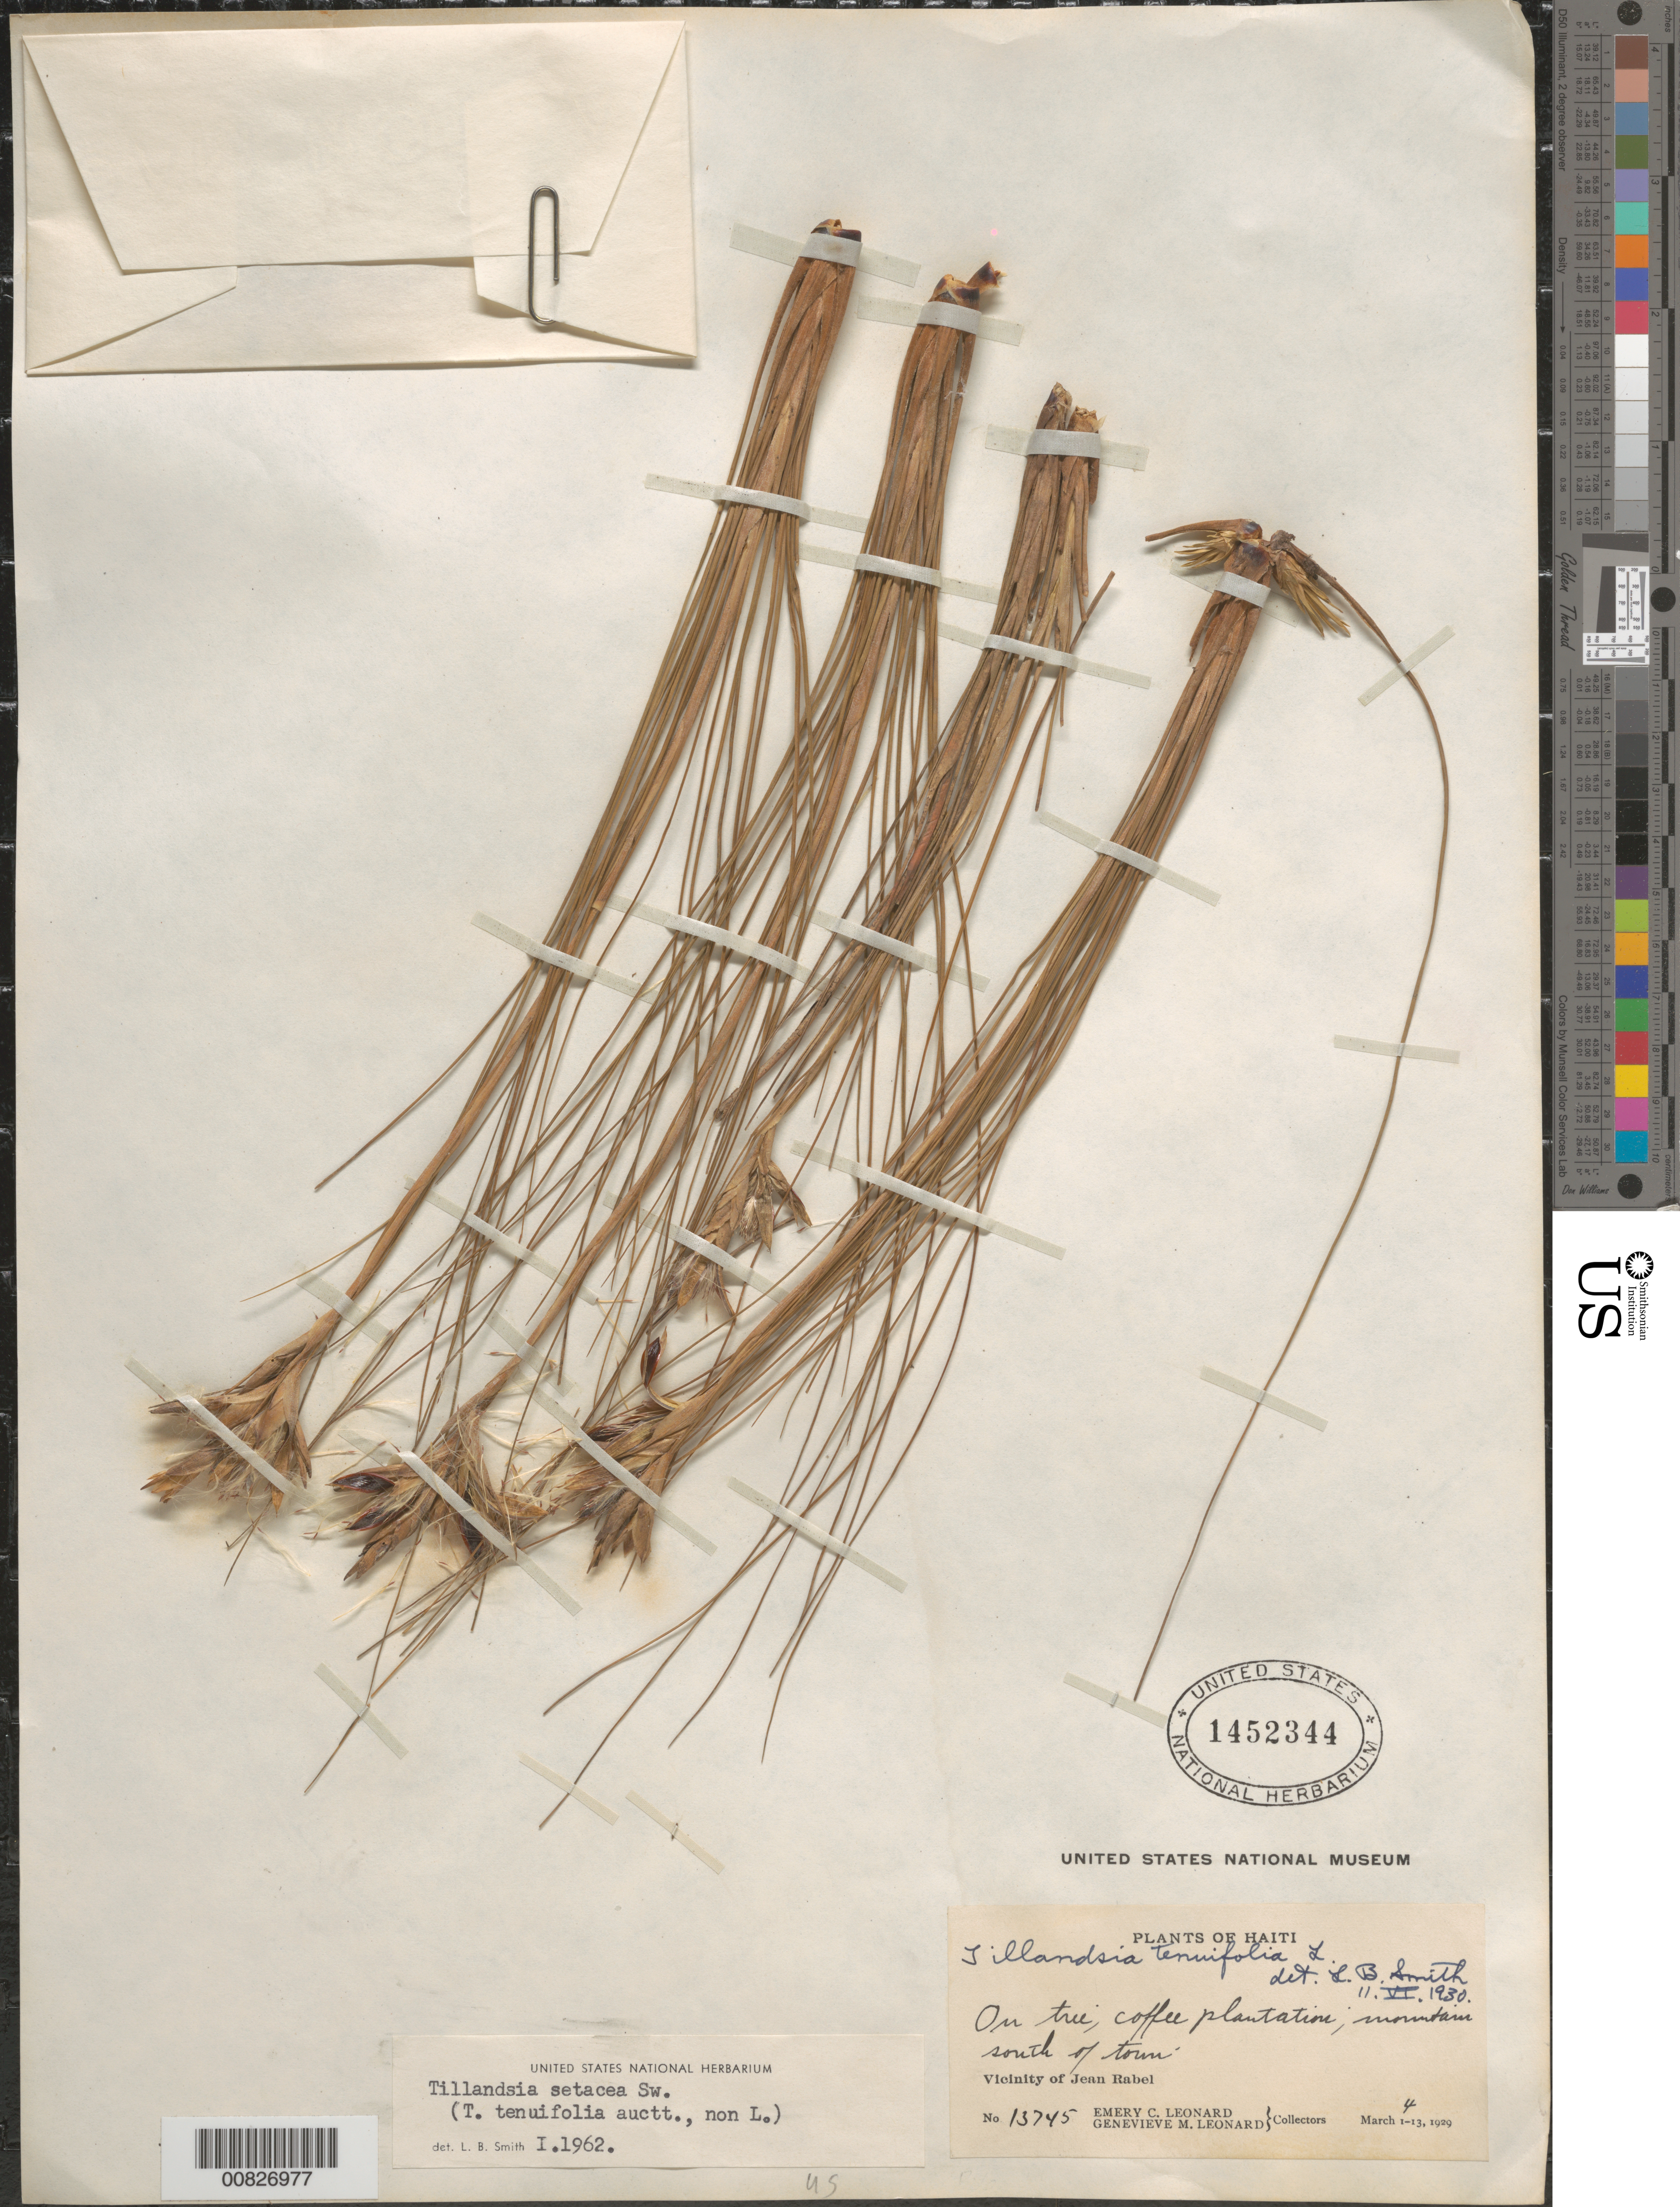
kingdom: Plantae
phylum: Tracheophyta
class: Liliopsida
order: Poales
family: Bromeliaceae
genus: Tillandsia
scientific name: Tillandsia setacea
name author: Sw.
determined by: Smith, Lyman B., (US), NMNH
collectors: E. C. Leonard & G. M. Leonard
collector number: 13745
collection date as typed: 04 Mar 1929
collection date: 1929-03-04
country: Haiti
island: Hispaniola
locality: Vicinity of Jean Rabel. Coffee plantation, mountains south of town.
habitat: On tree.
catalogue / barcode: US 1452344